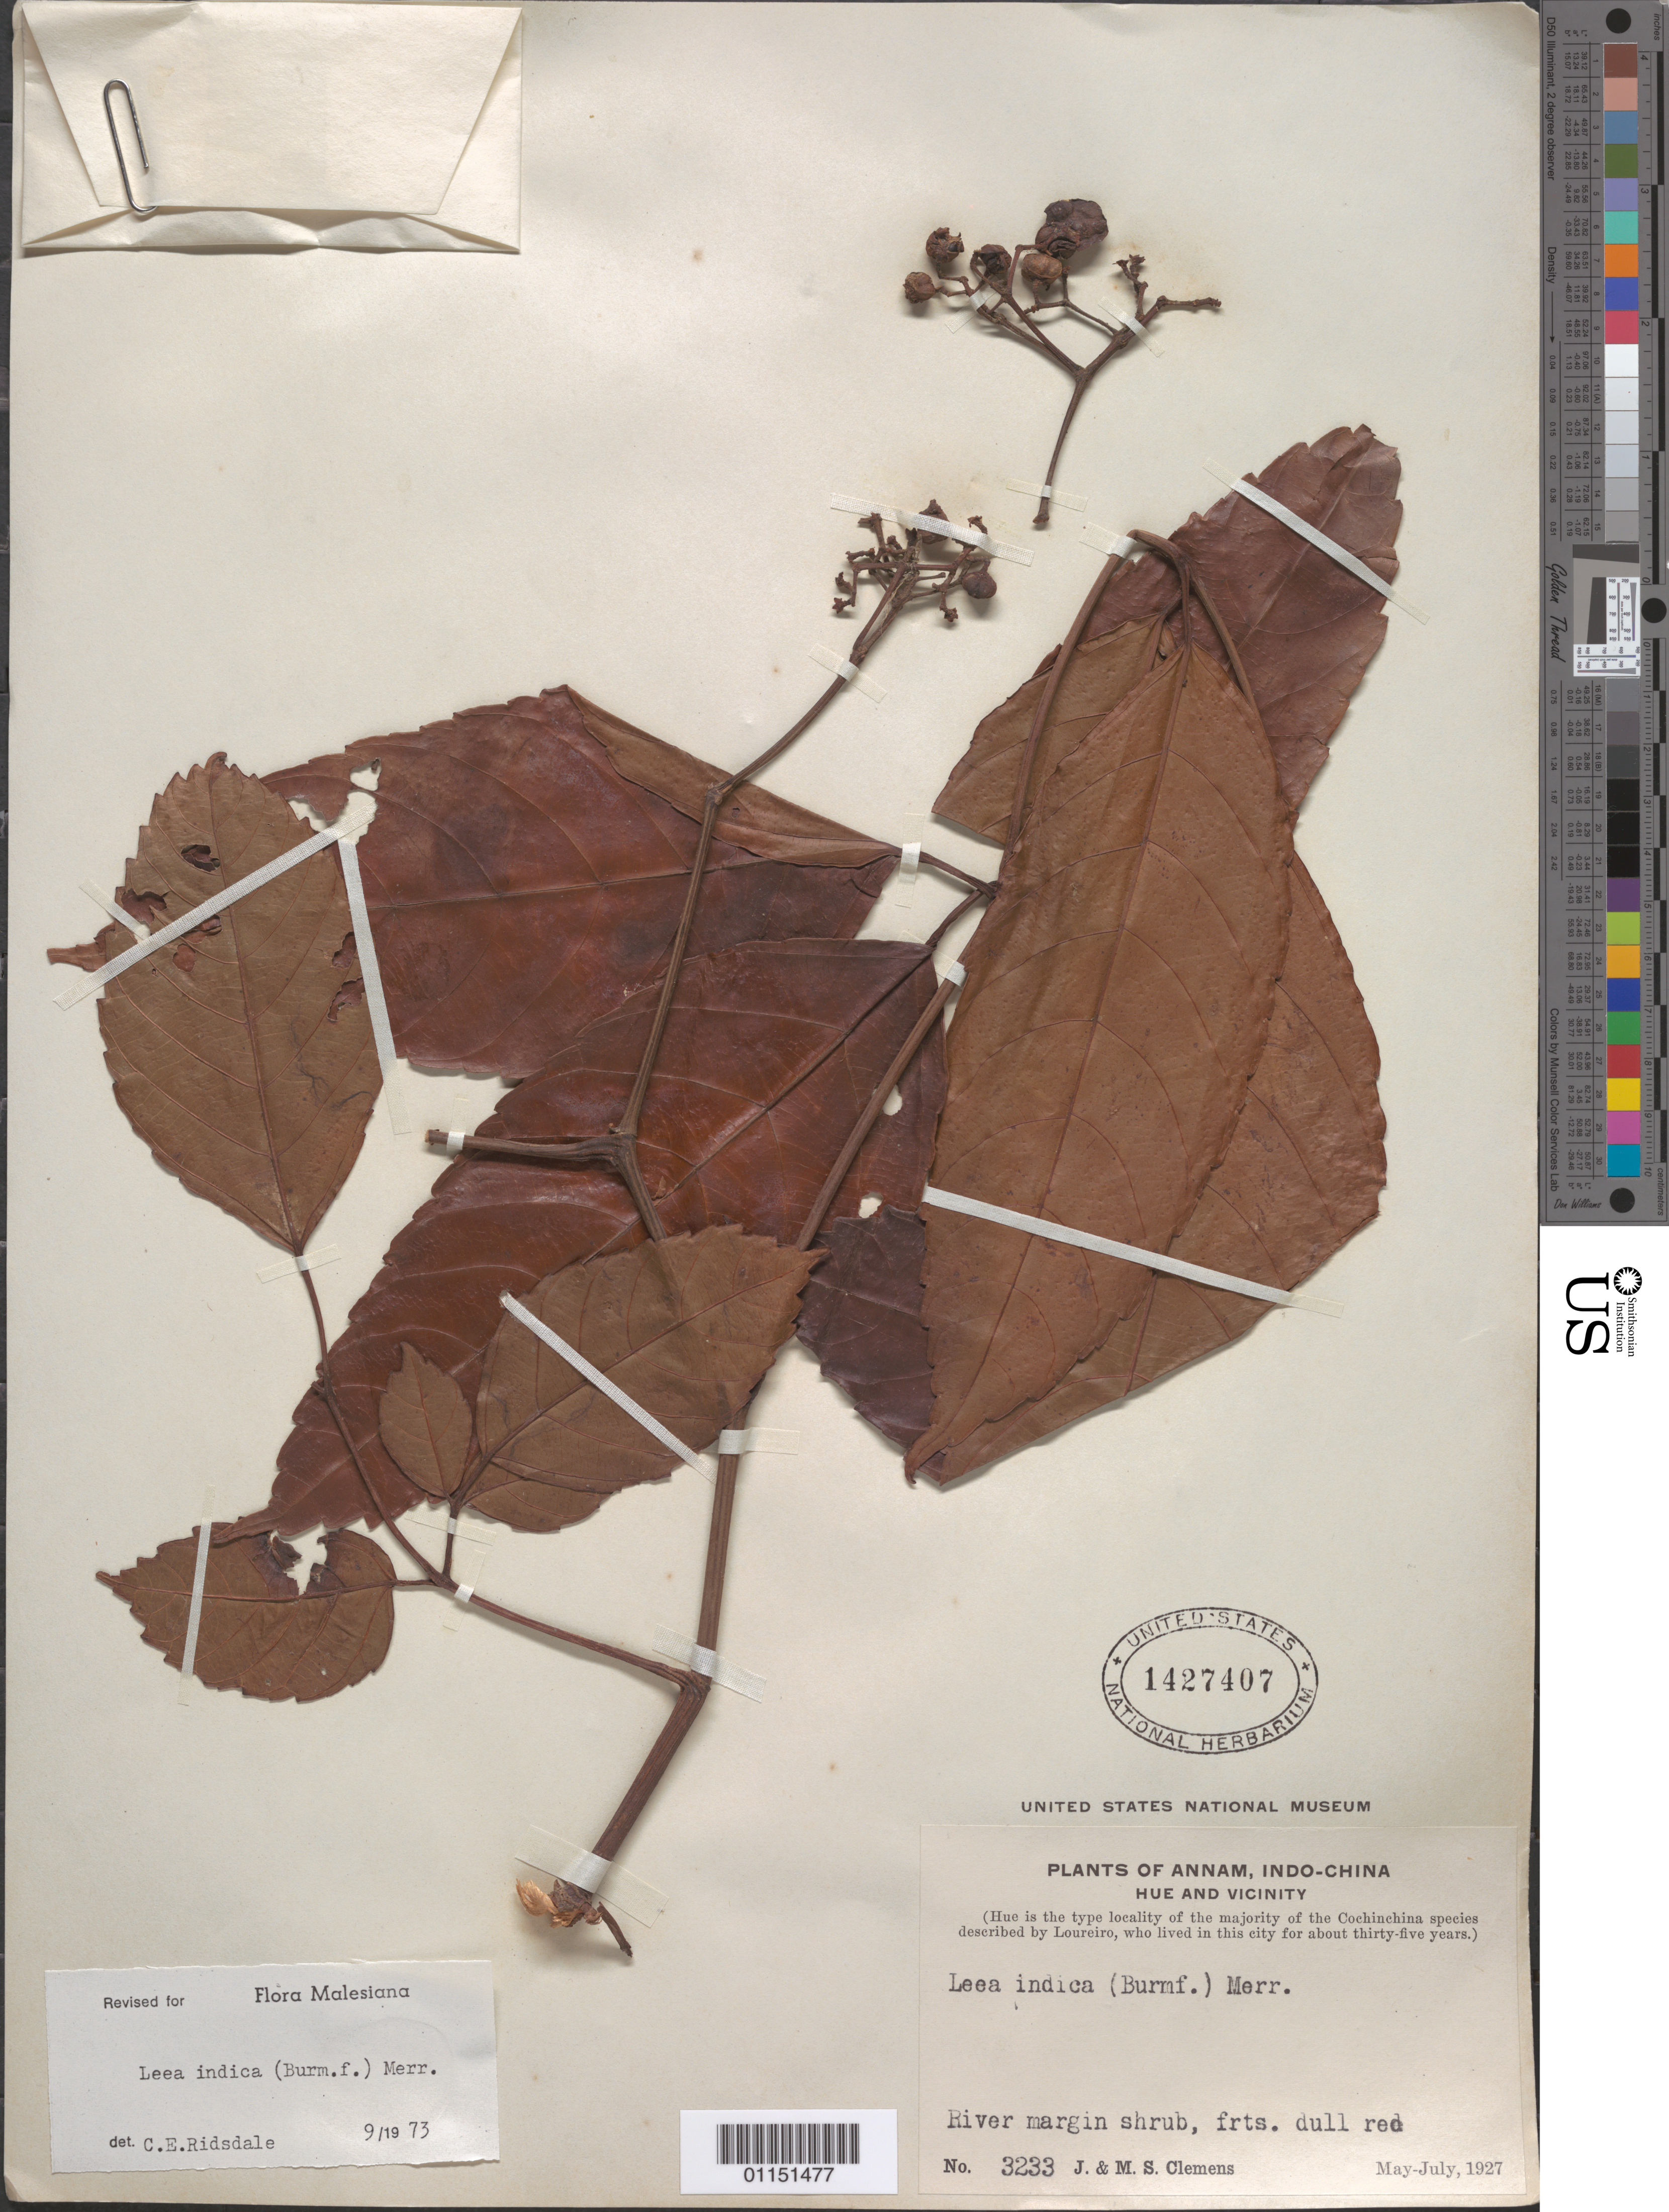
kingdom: Plantae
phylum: Tracheophyta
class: Magnoliopsida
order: Vitales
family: Vitaceae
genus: Leea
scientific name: Leea indica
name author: (Burm. f.) Merr.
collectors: J. Clemens & M. S. Clemens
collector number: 3233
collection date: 1927-05/1927-07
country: Vietnam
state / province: Annam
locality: Hue and vicinity.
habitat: River margin shrub.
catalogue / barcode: US 1427407